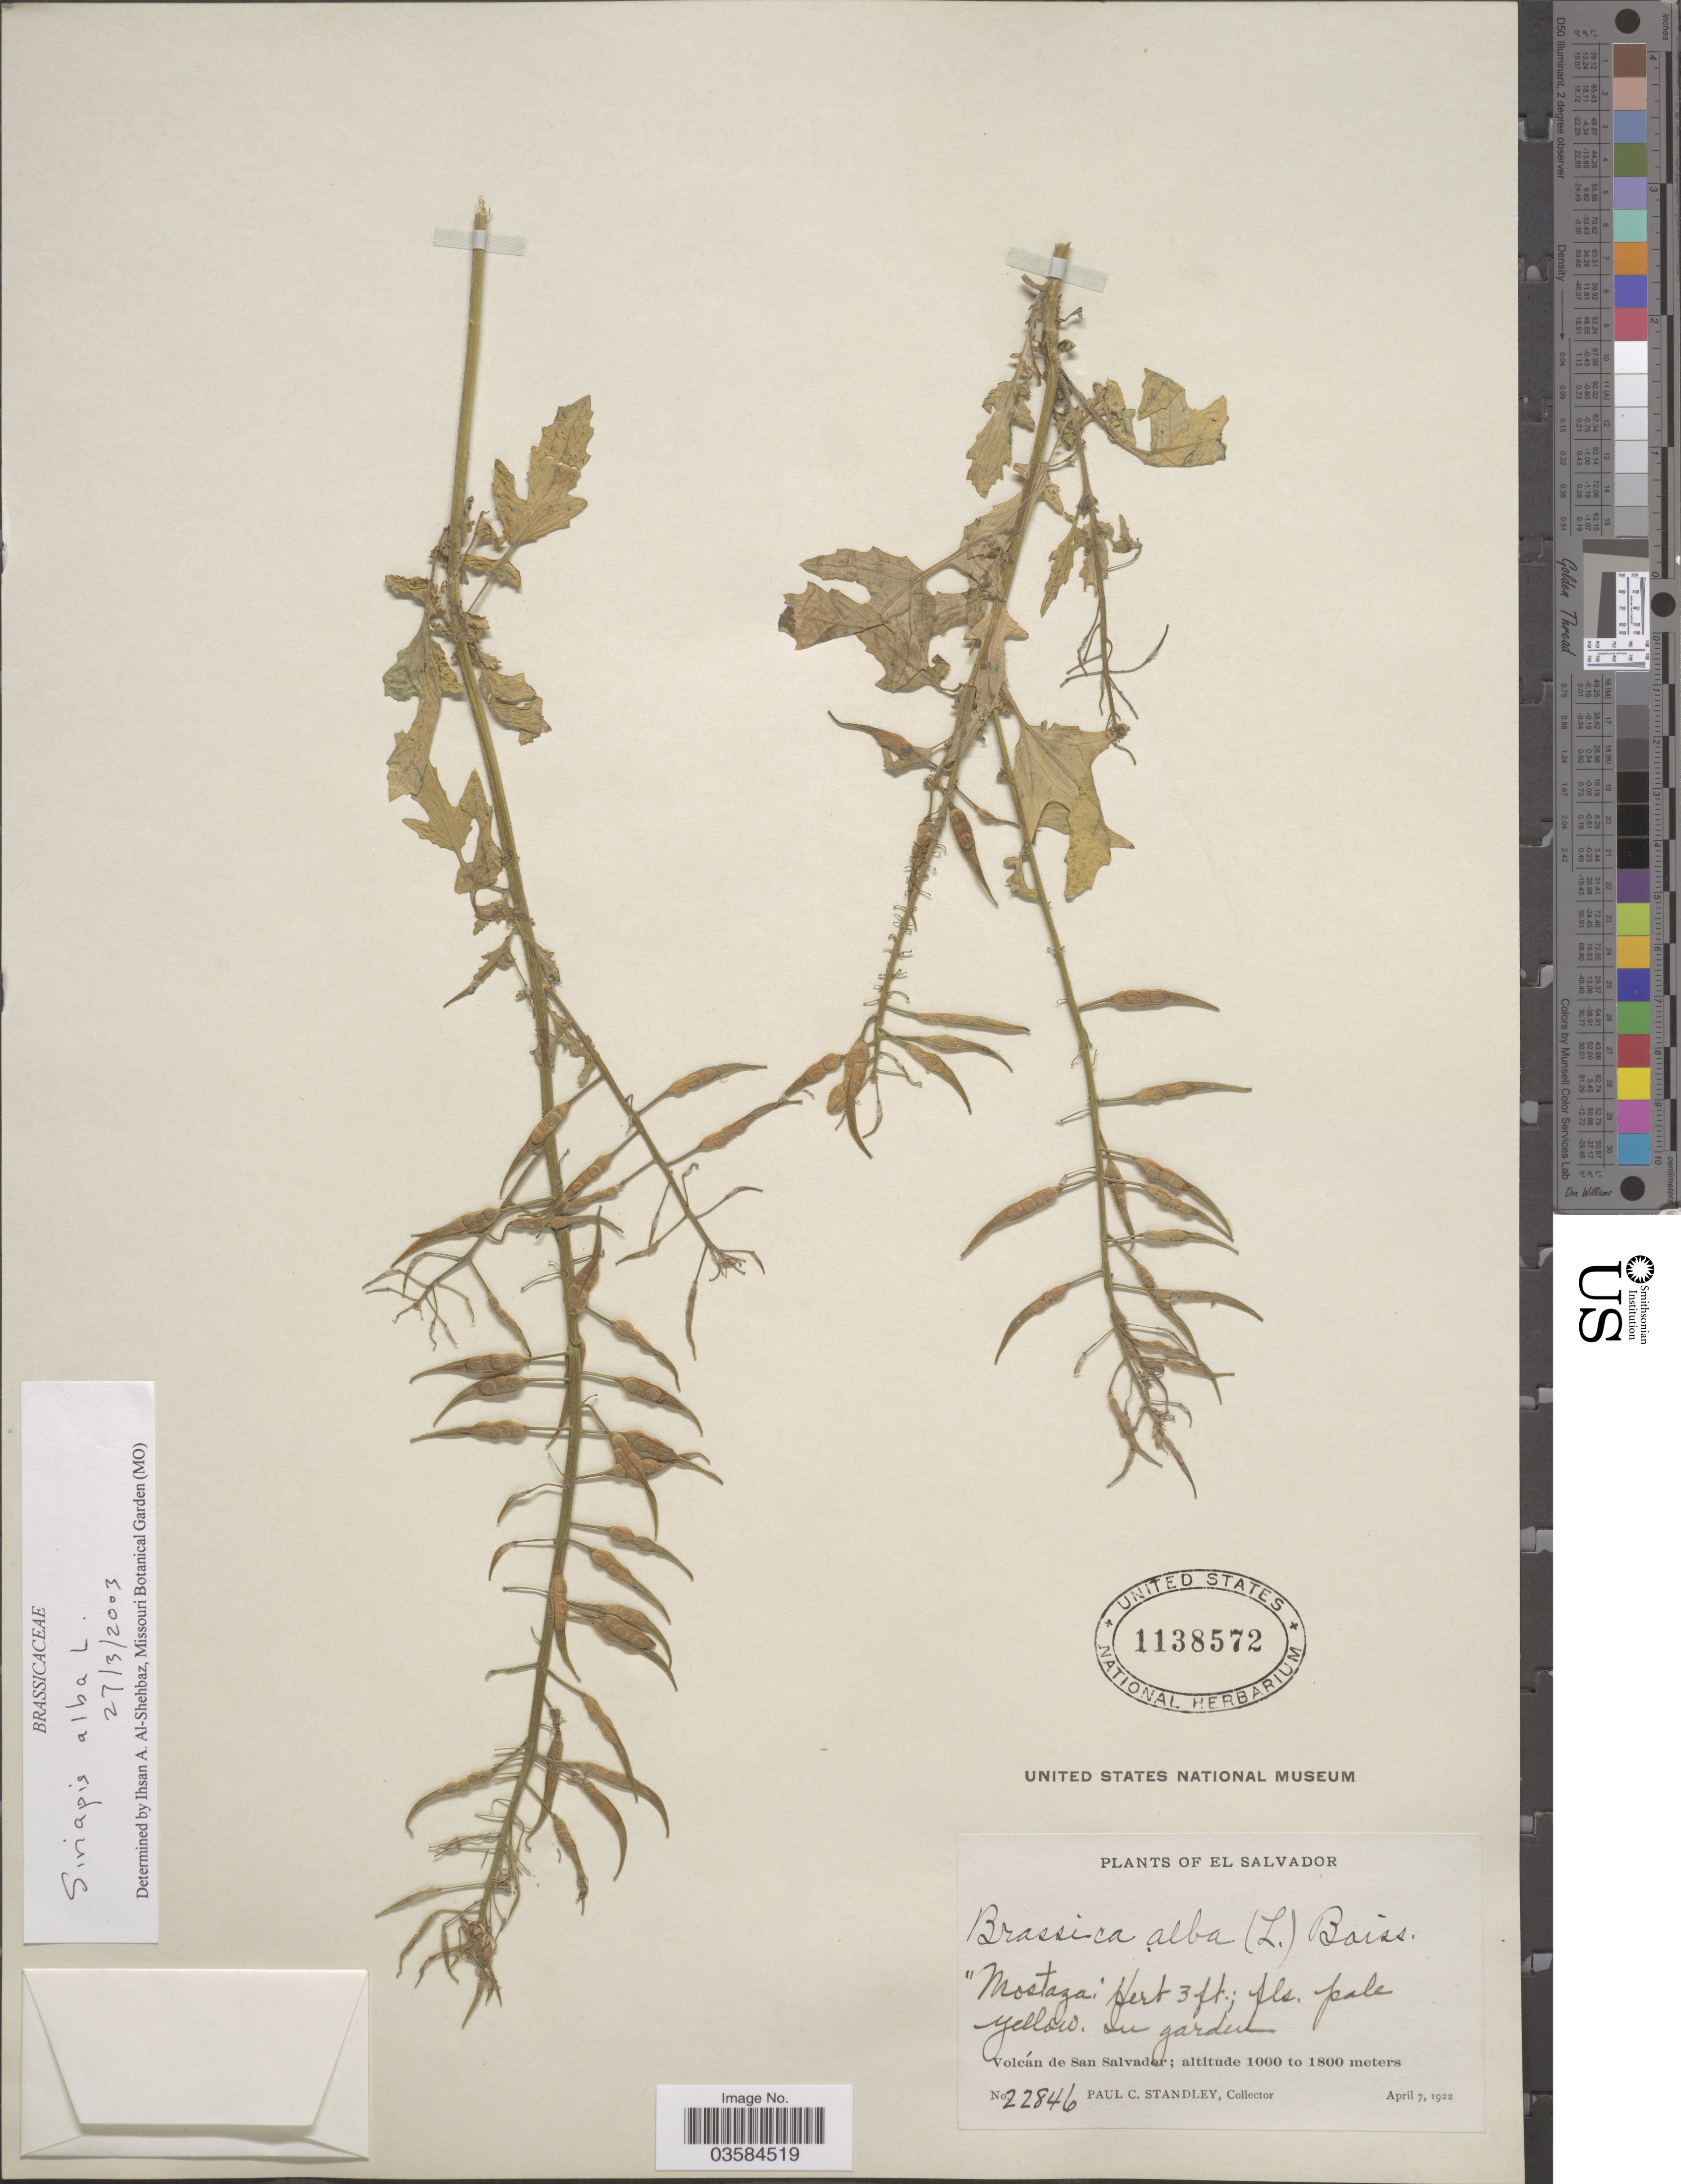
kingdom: Plantae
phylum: Tracheophyta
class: Magnoliopsida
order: Brassicales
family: Brassicaceae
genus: Sinapis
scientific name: Sinapis alba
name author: L.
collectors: P. C. Standley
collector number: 22846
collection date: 1922-04-07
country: Bahamas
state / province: San Salvador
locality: Volcán de San Salvador.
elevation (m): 1000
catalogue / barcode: US 1138572